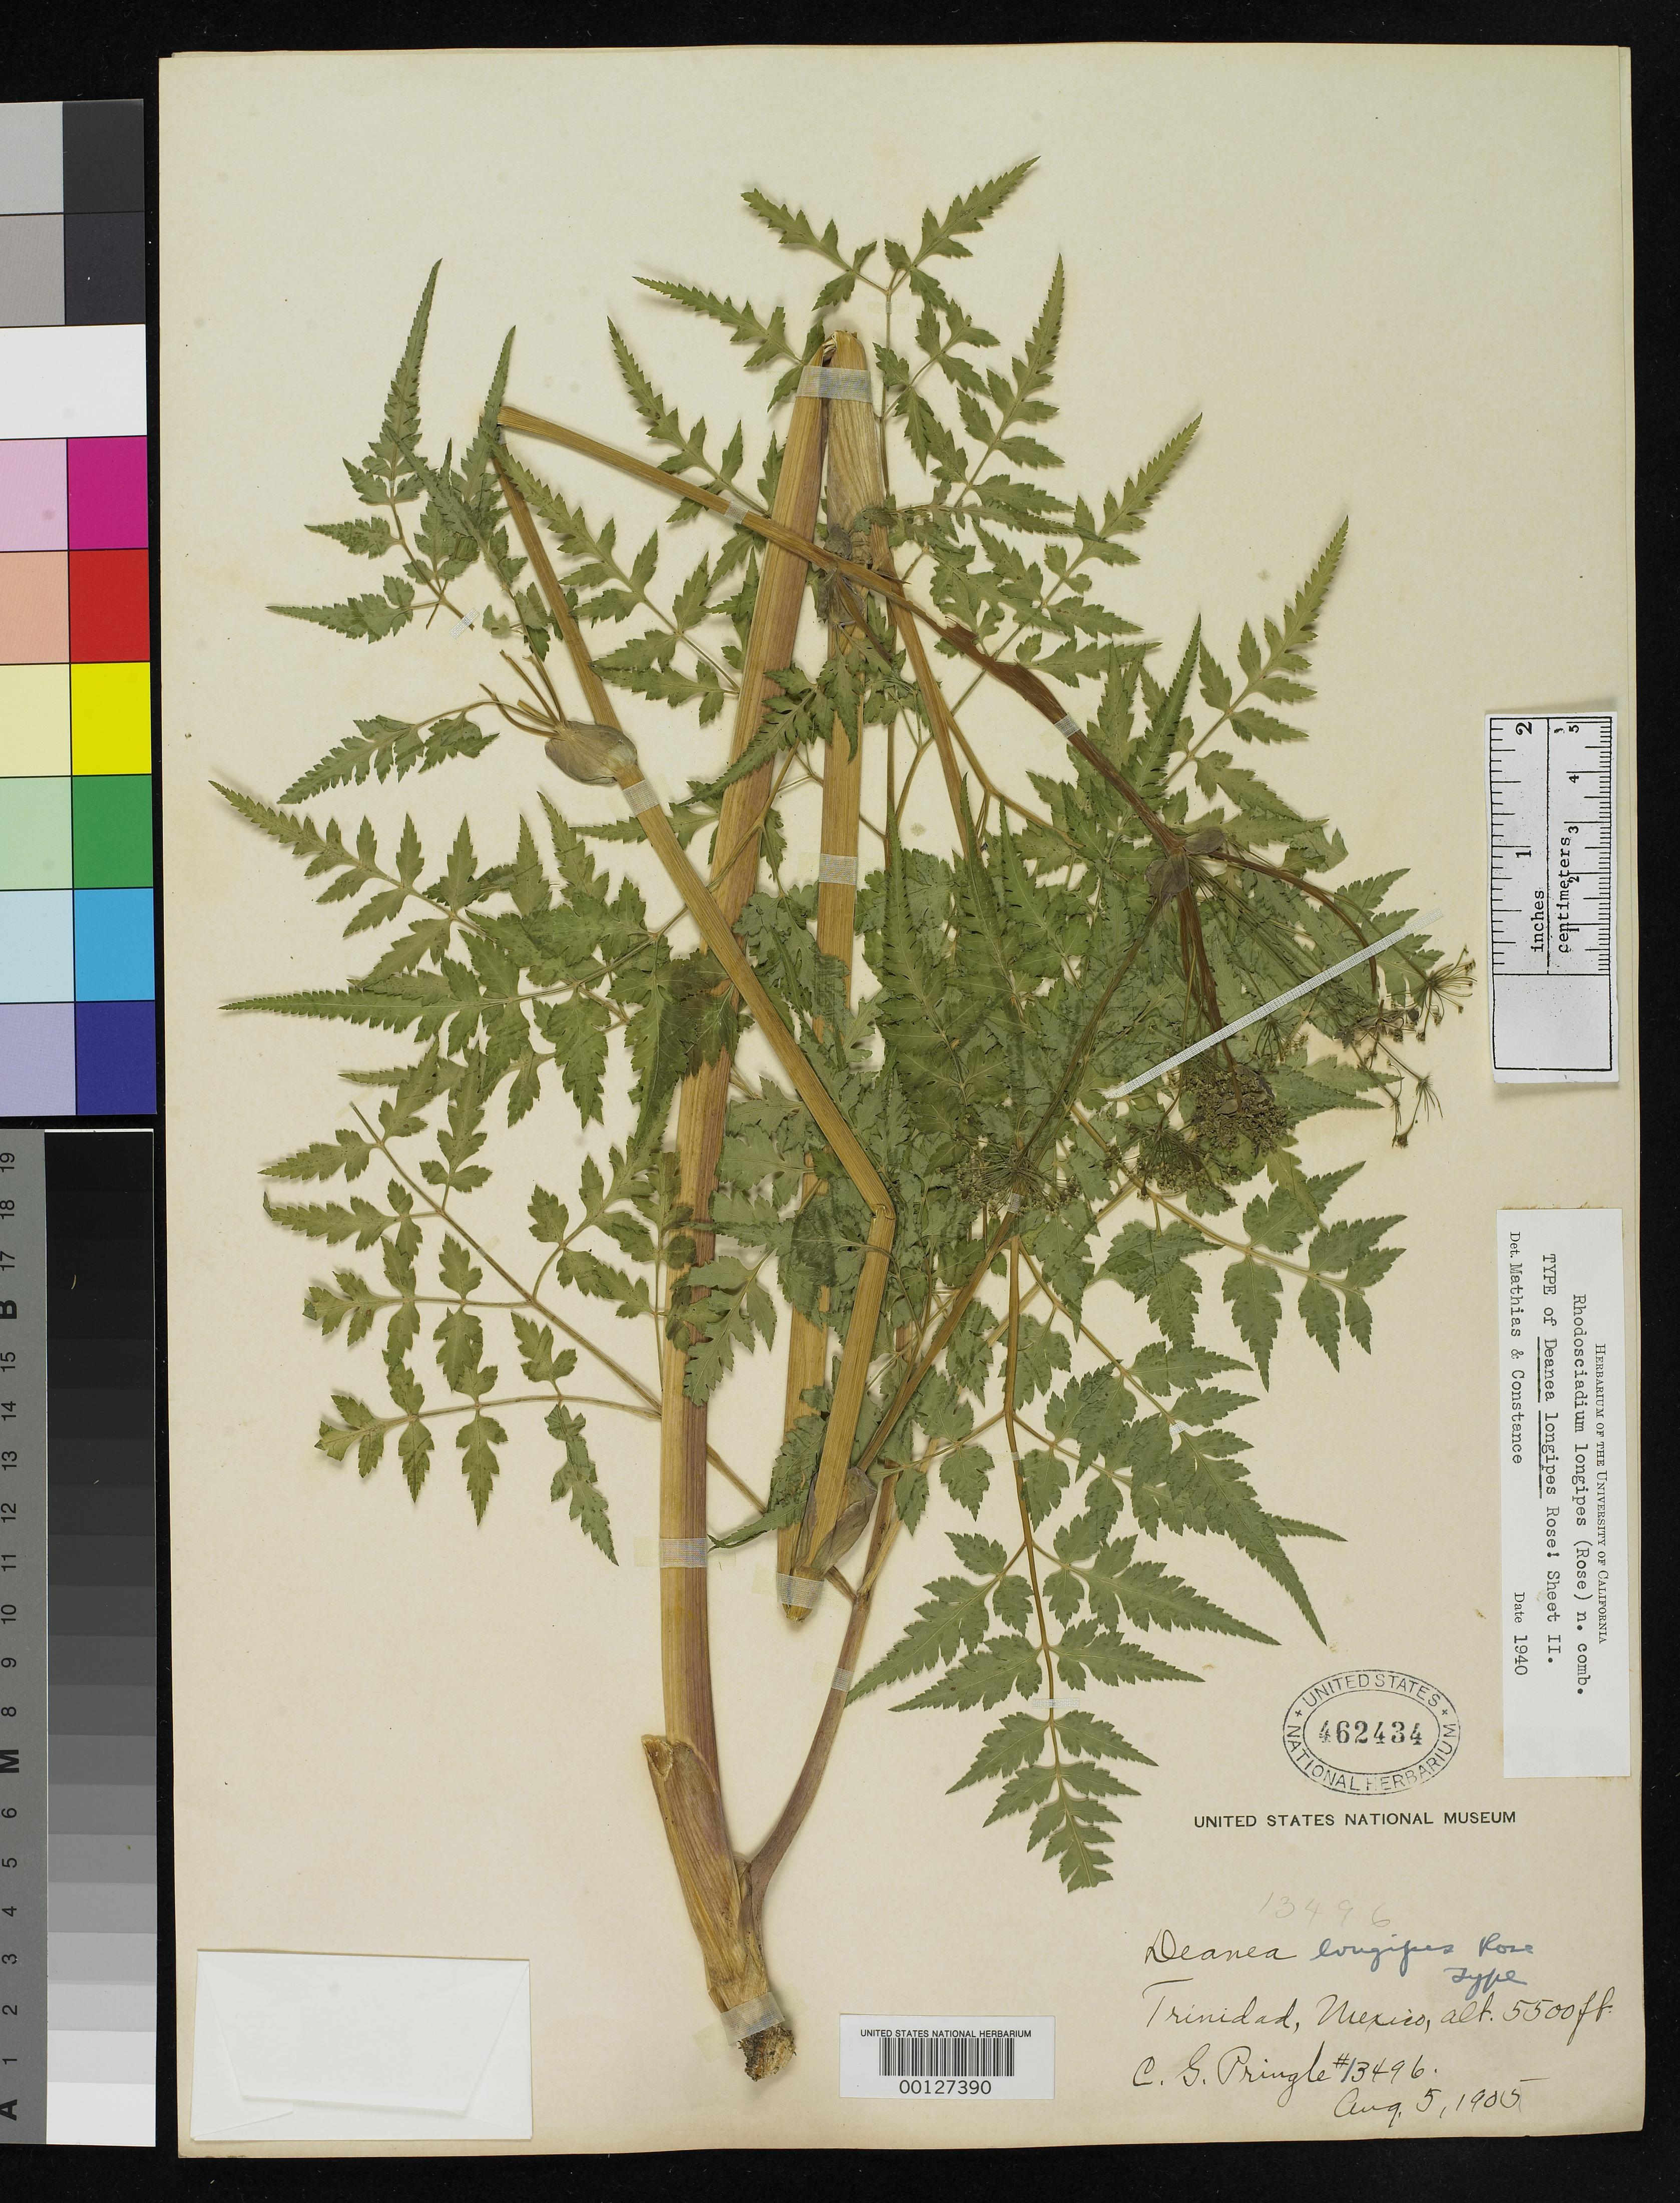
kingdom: Plantae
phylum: Tracheophyta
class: Magnoliopsida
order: Apiales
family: Apiaceae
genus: Deanea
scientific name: Deanea longipes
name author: Rose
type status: Holotype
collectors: C. G. Pringle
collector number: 13496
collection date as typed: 05 Aug 1905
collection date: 1905-08-05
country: Mexico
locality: Trinidad.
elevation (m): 1676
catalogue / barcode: US 462434